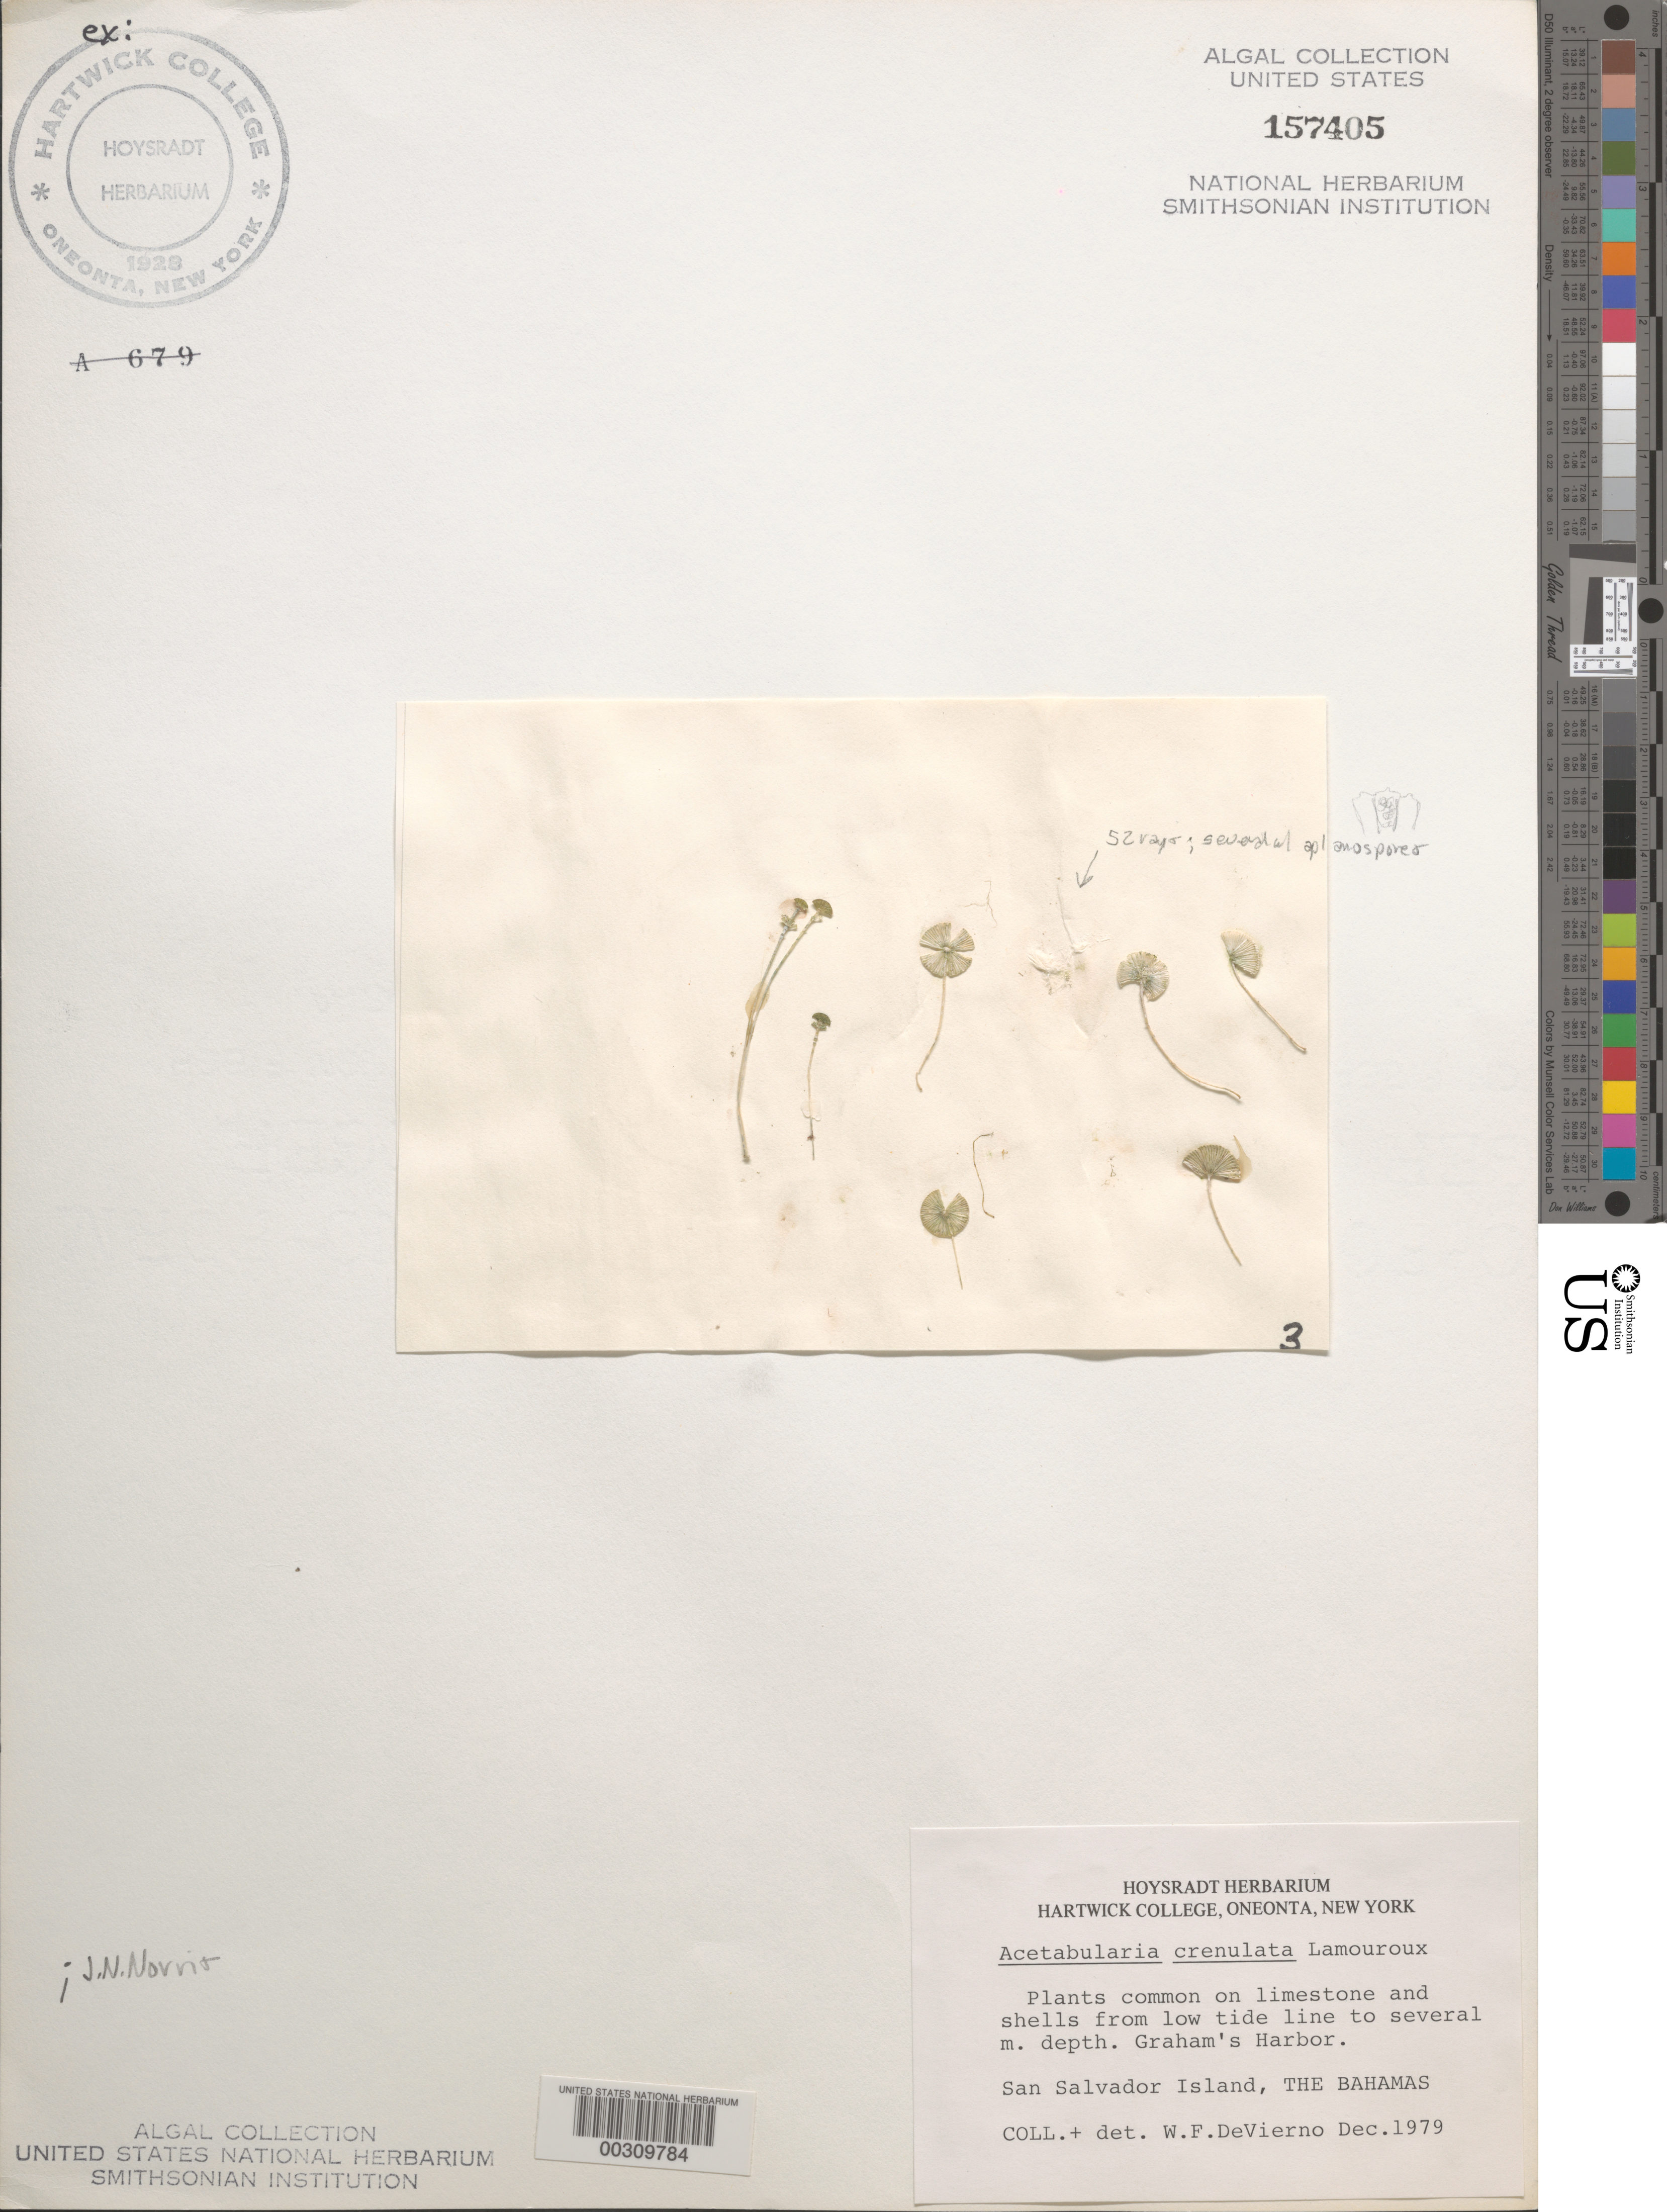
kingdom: Plantae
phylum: Chlorophyta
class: Ulvophyceae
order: Dasycladales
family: Polyphysaceae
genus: Acetabularia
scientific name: Acetabularia acetabulum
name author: J.V.Lamouroux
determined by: Devierno, W. F.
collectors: W. Devierno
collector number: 3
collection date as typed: Dec 1979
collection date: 1979-12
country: Bahamas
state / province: San Salvador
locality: Graham's harbor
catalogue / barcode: US 157405